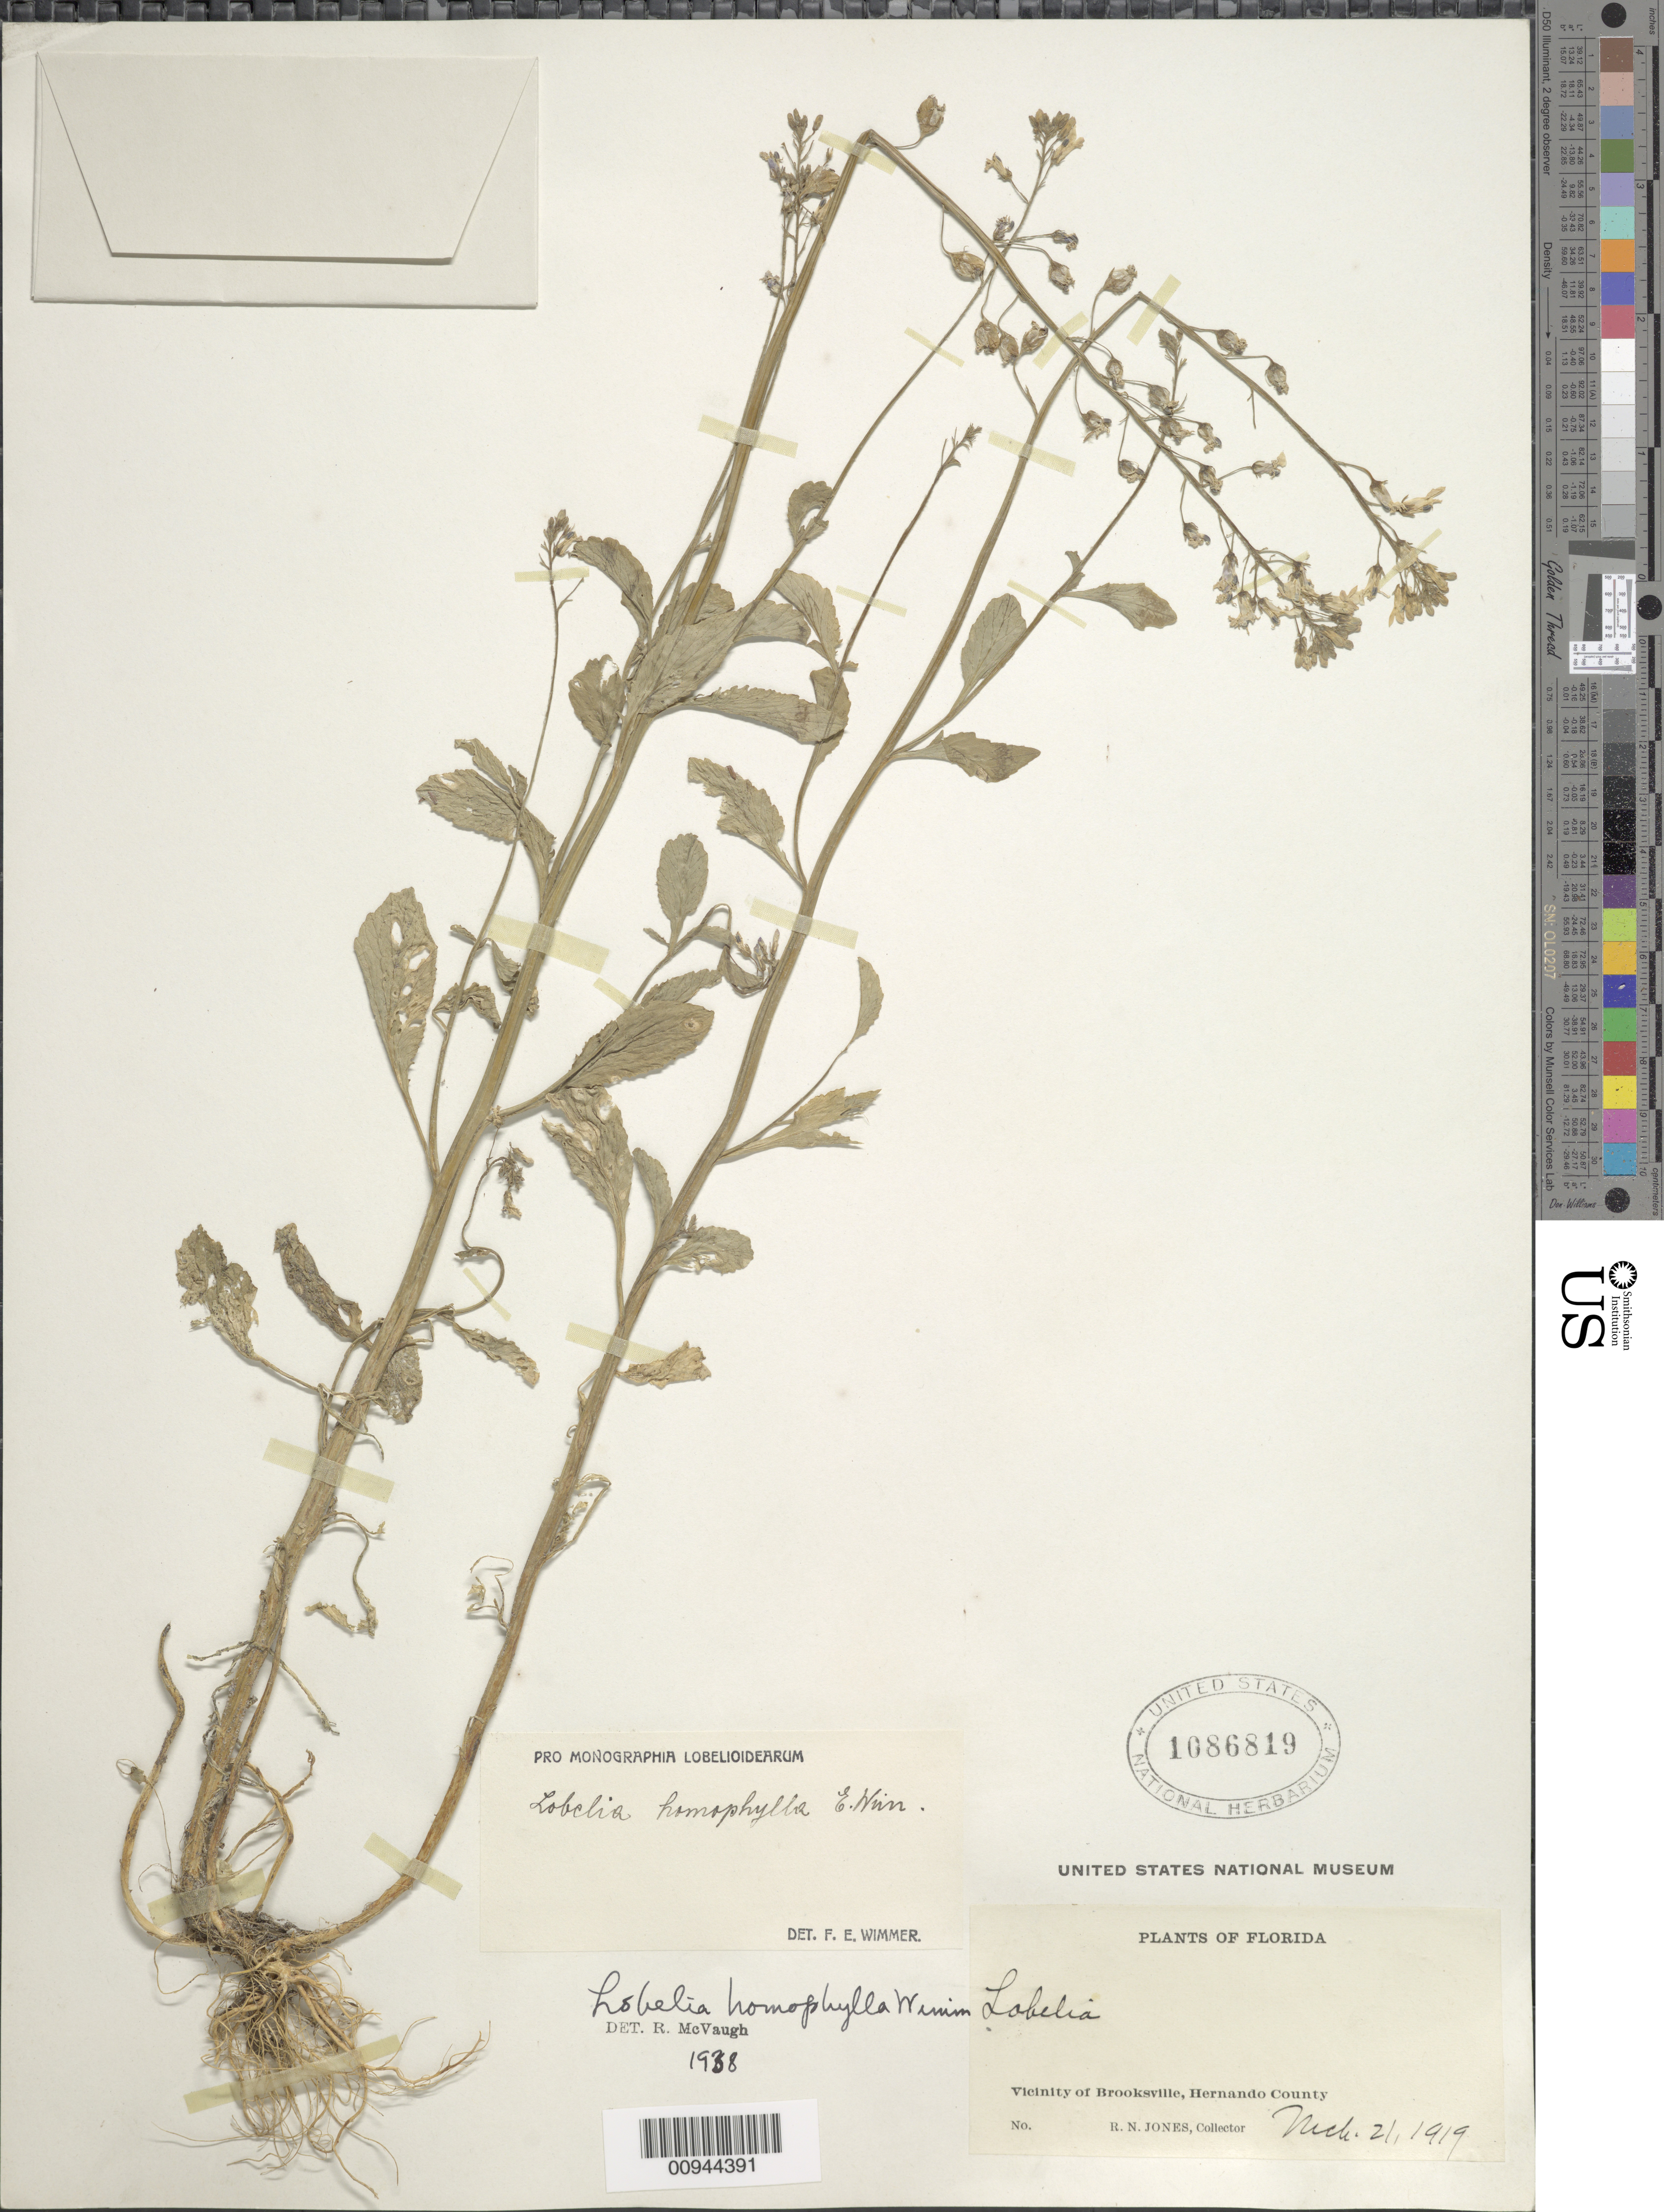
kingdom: Plantae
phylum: Tracheophyta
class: Magnoliopsida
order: Asterales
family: Campanulaceae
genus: Lobelia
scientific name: Lobelia homophylla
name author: E. Wimm.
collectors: R. N. Jones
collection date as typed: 21 Mar 1919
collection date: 1919-03-21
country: United States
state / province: Florida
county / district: Hernando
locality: Vicinity of Brooksville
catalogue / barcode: US 1086819